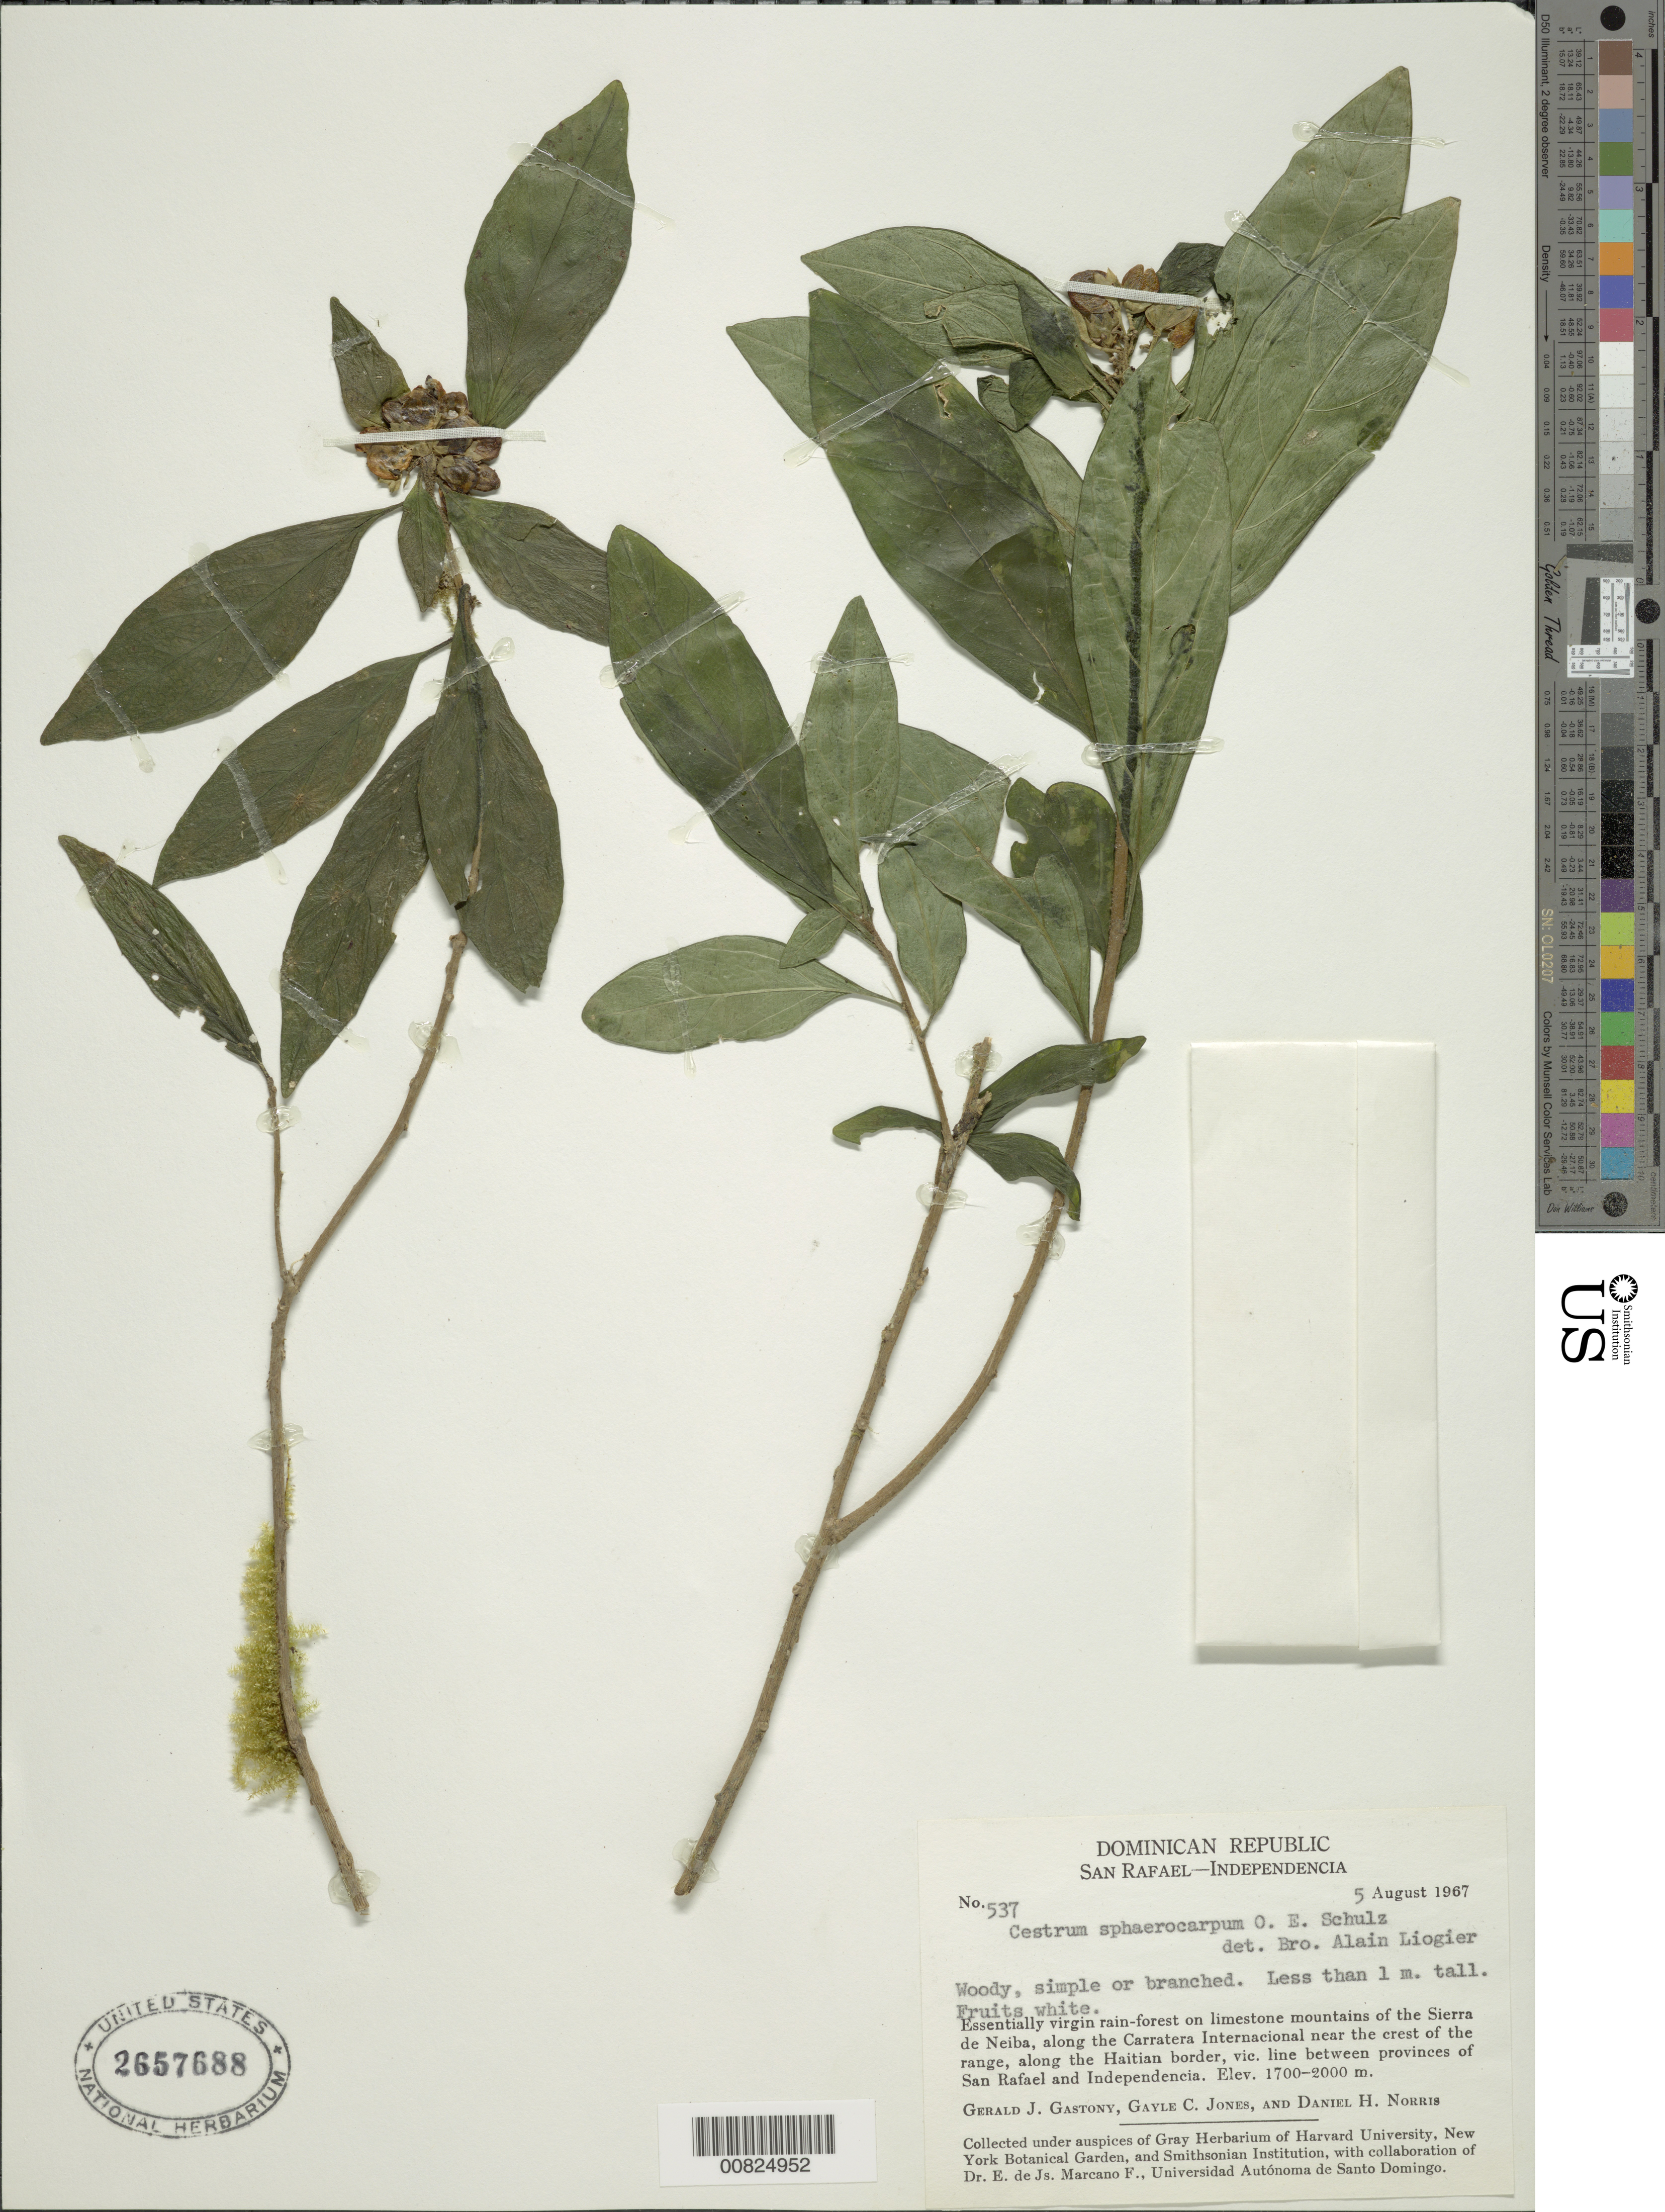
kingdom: Plantae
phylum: Tracheophyta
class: Magnoliopsida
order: Solanales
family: Solanaceae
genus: Cestrum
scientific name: Cestrum sphaerocarpum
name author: O.E. Schulz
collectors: G. Gastony, G. C. Jones & D. H. Norris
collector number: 537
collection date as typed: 05 Aug 1967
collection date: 1967-08-05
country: Dominican Republic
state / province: Independencia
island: Hispaniola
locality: Sierra de Neiba, along the Carratera Internacional near the crest of the range, along the Haitian border, vic. line between provinces of San Rafael and Independencia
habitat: Virgin rain-forest on limestone mountains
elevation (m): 1700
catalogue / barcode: US 2657688